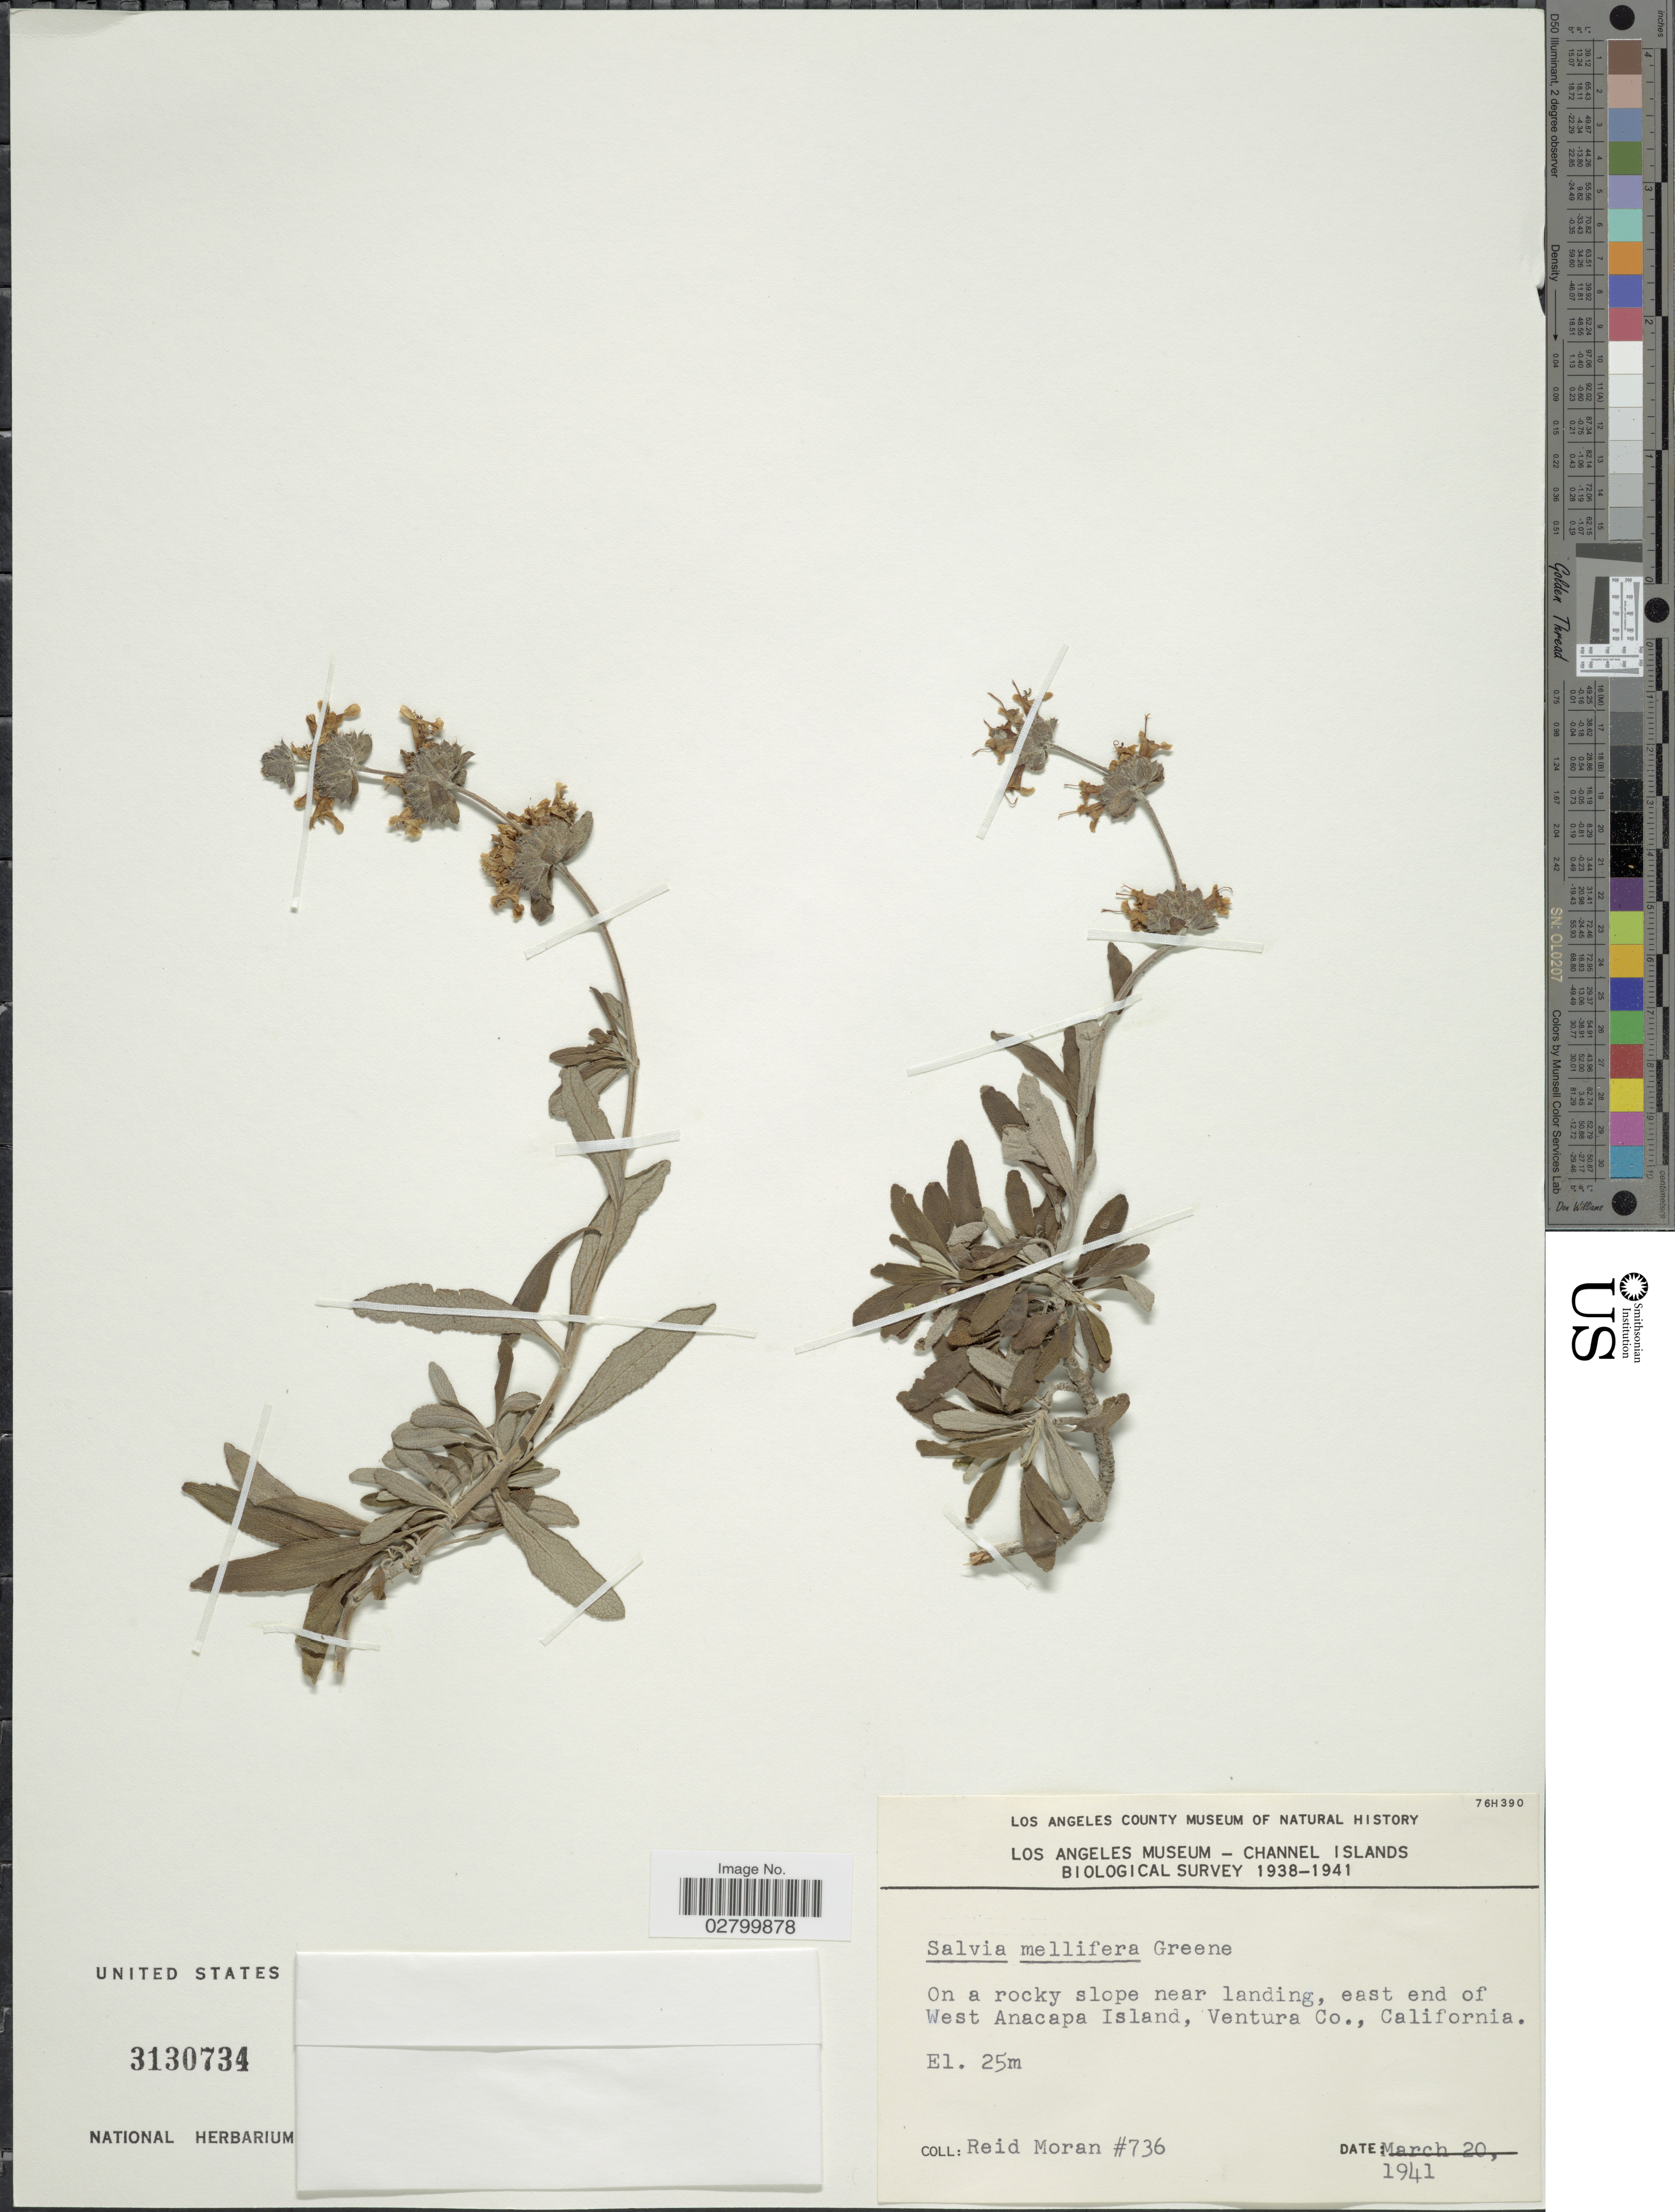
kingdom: Plantae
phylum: Tracheophyta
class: Magnoliopsida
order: Lamiales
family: Lamiaceae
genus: Salvia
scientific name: Salvia mellifera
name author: Greene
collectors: R. V. Moran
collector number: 736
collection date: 1941-03-20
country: United States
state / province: California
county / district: Ventura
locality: On a rocky slope near landing, east end of West Anacapa Island, Ventura Co.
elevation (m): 25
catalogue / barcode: US 3130734